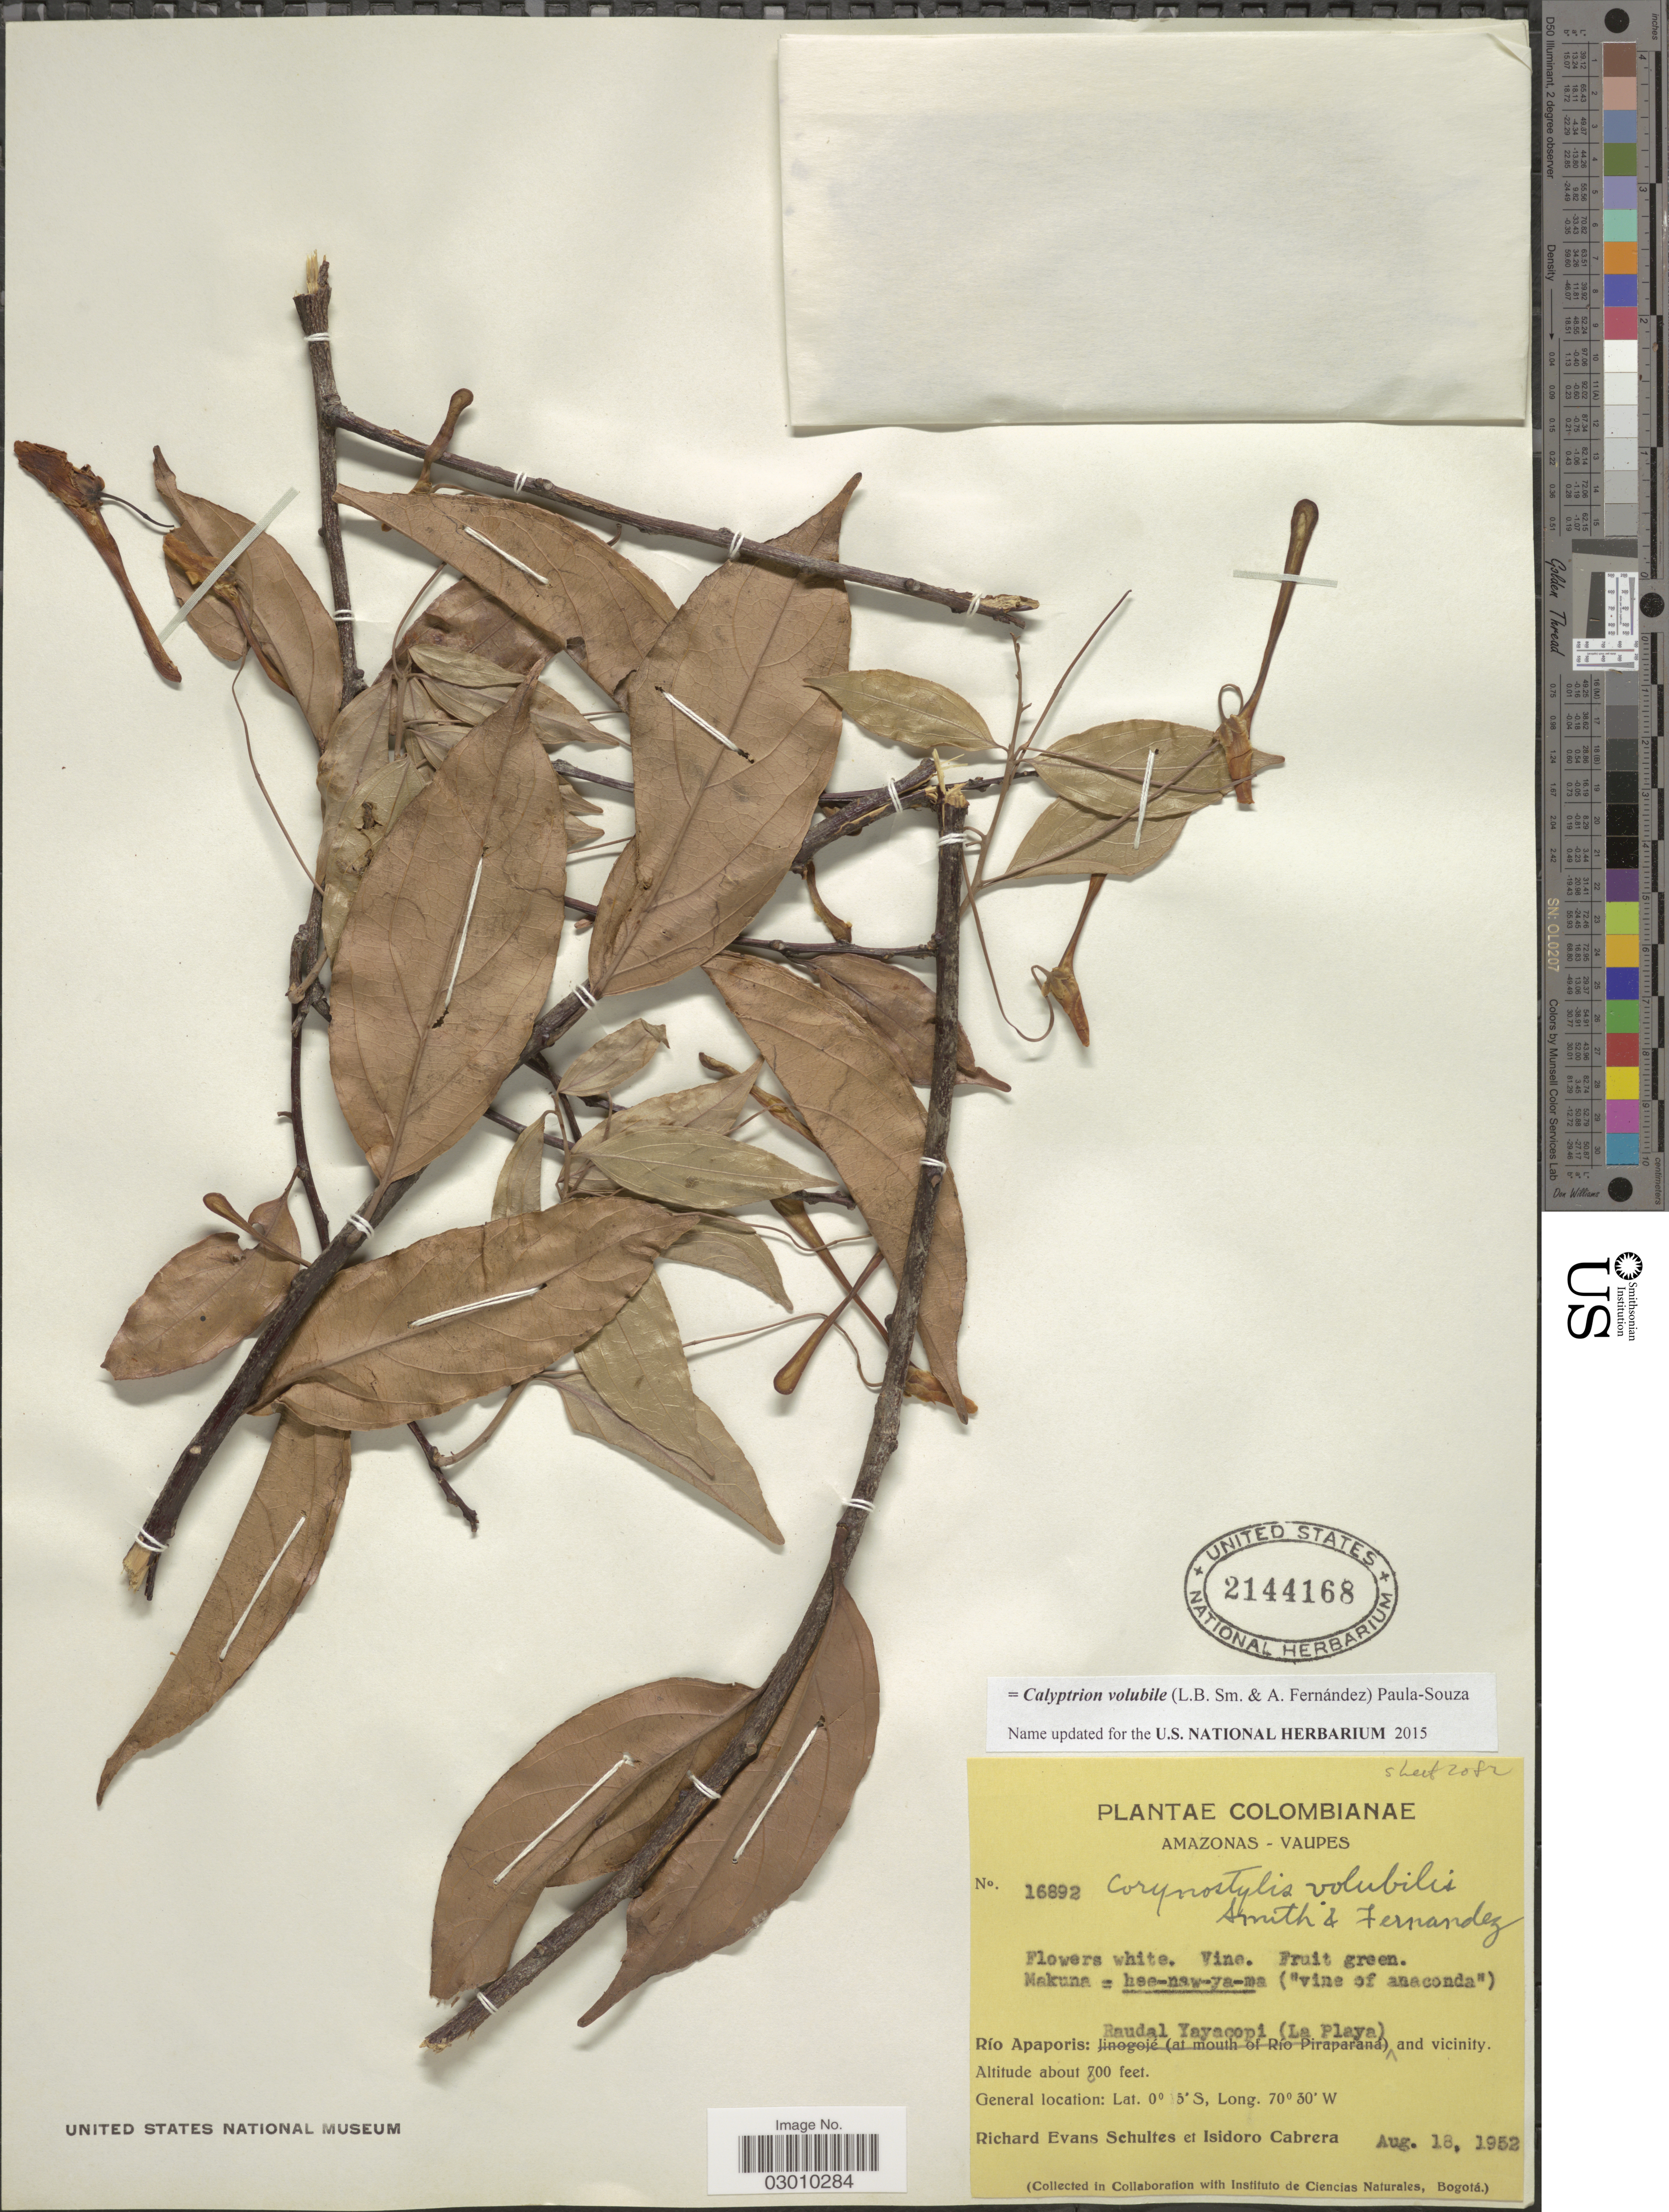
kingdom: Plantae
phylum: Tracheophyta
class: Magnoliopsida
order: Malpighiales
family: Violaceae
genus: Calyptrion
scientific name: Calyptrion volubile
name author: (L.B. Sm. & A. Fernández) Paula-Souza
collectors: R. E. Schultes & I. Cabrera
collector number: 16892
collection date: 1952-08-18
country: Colombia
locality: Amazonas - Vaupes. Río Apaporis: Raudal Yayacopi (La Playa) and vicinity.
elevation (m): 244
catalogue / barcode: US 2144168